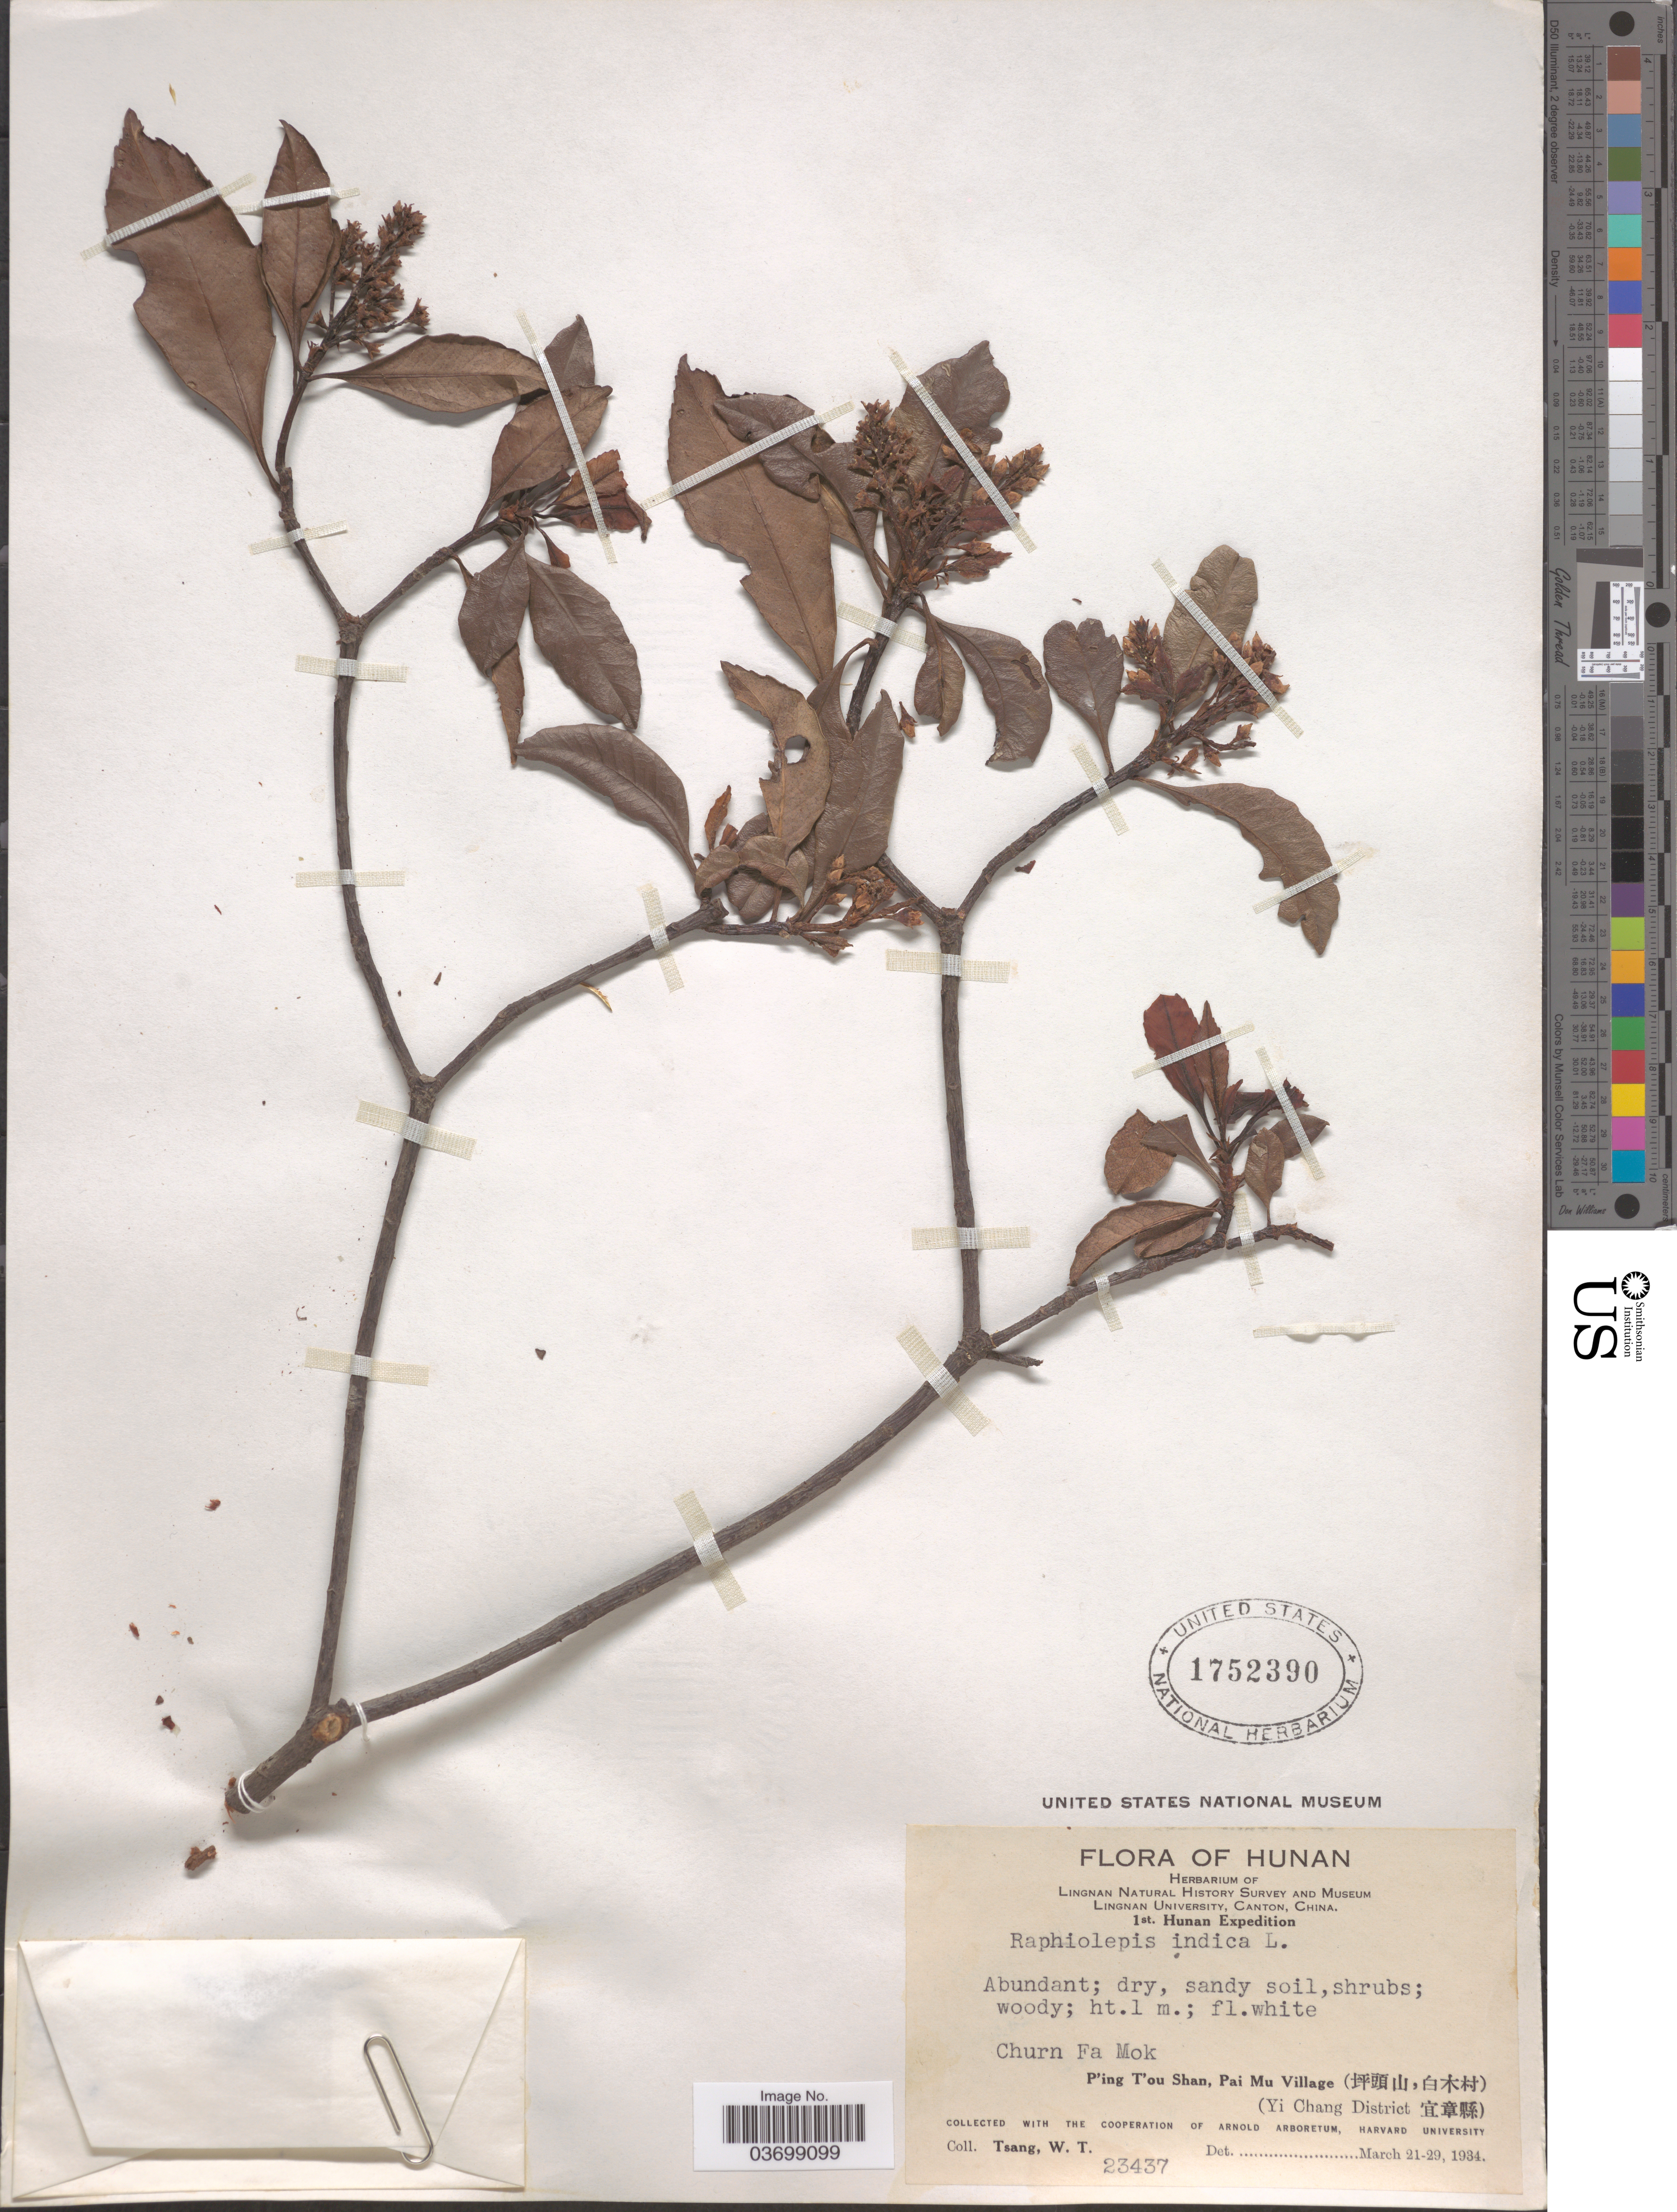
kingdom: Plantae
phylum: Tracheophyta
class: Magnoliopsida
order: Rosales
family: Rosaceae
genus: Rhaphiolepis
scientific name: Rhaphiolepis indica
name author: (L.) Lindl.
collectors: W. T. Tsang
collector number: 23437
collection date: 1934-03-21/1934-03-29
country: China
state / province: Hunan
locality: Churn Fa Mok. P'ing T'ou Shan, Pai Mu Village (X,X). (Yi Chang District X).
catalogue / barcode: US 1752390